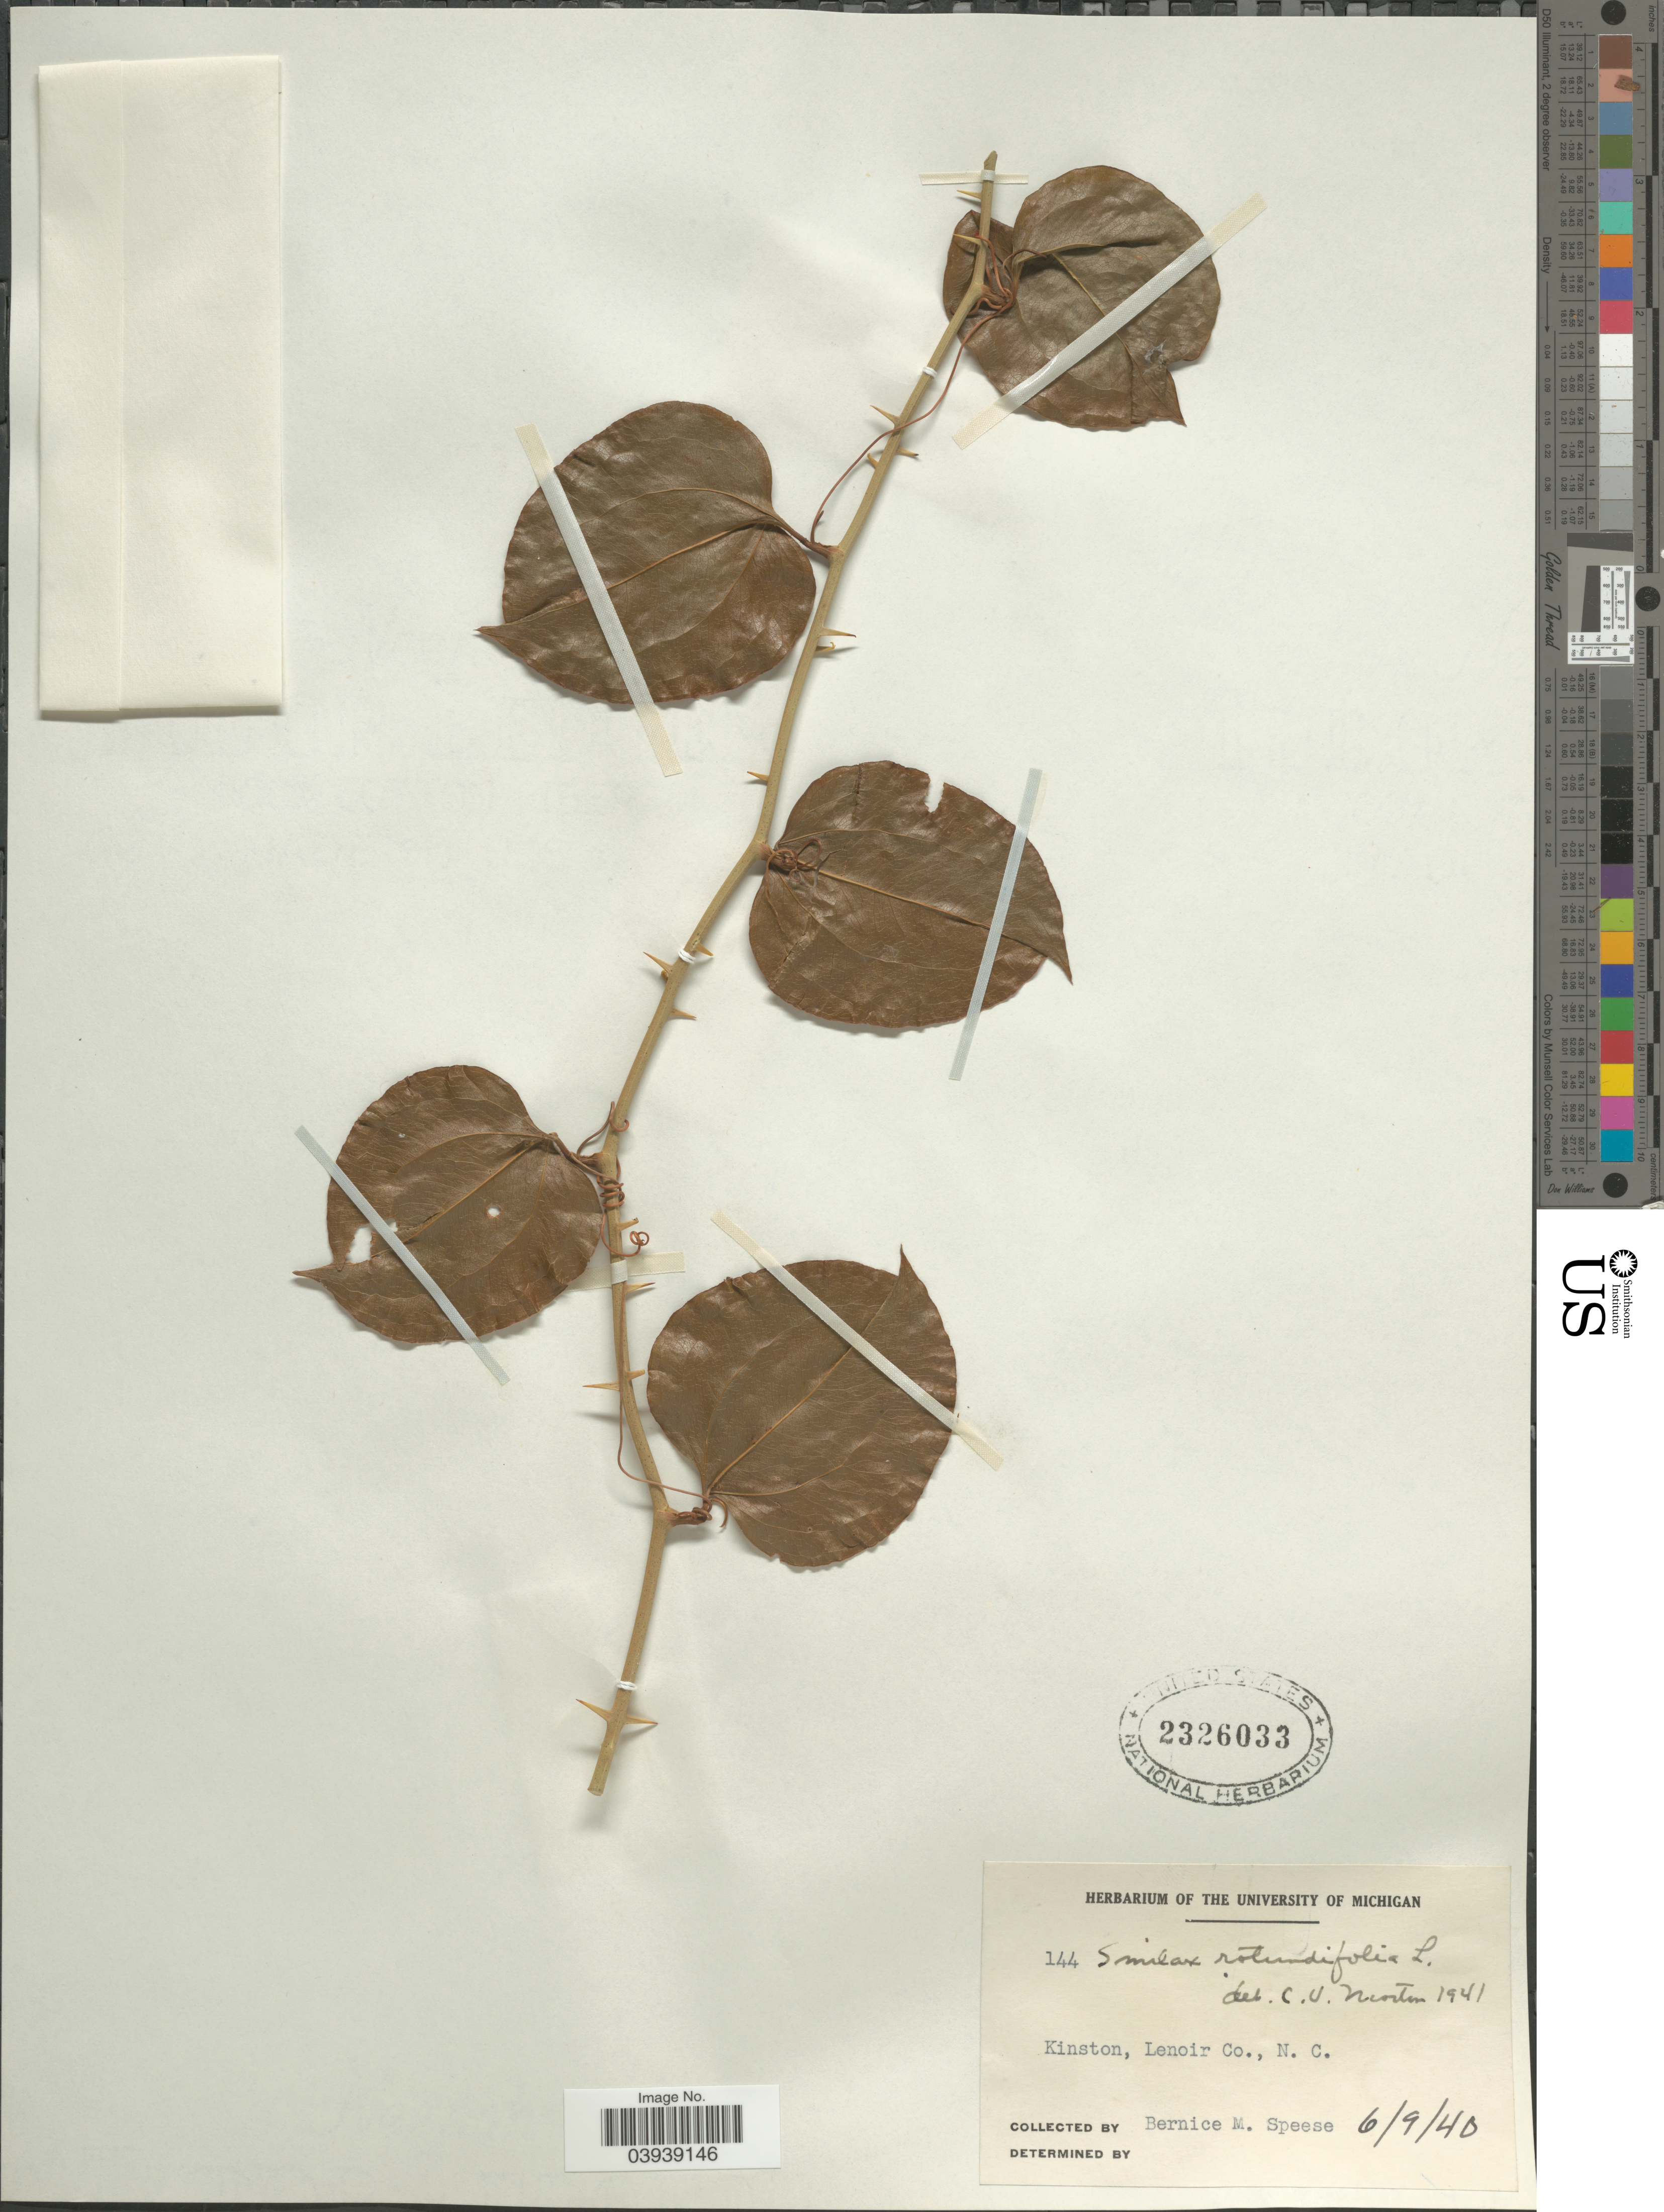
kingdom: Plantae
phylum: Tracheophyta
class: Liliopsida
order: Liliales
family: Smilacaceae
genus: Smilax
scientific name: Smilax rotundifolia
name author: L.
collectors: B. Speese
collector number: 144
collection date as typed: Transcribed d/m/y: 9/6/40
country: United States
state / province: North Carolina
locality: Kinston, Lenoir Co.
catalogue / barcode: US 2326033